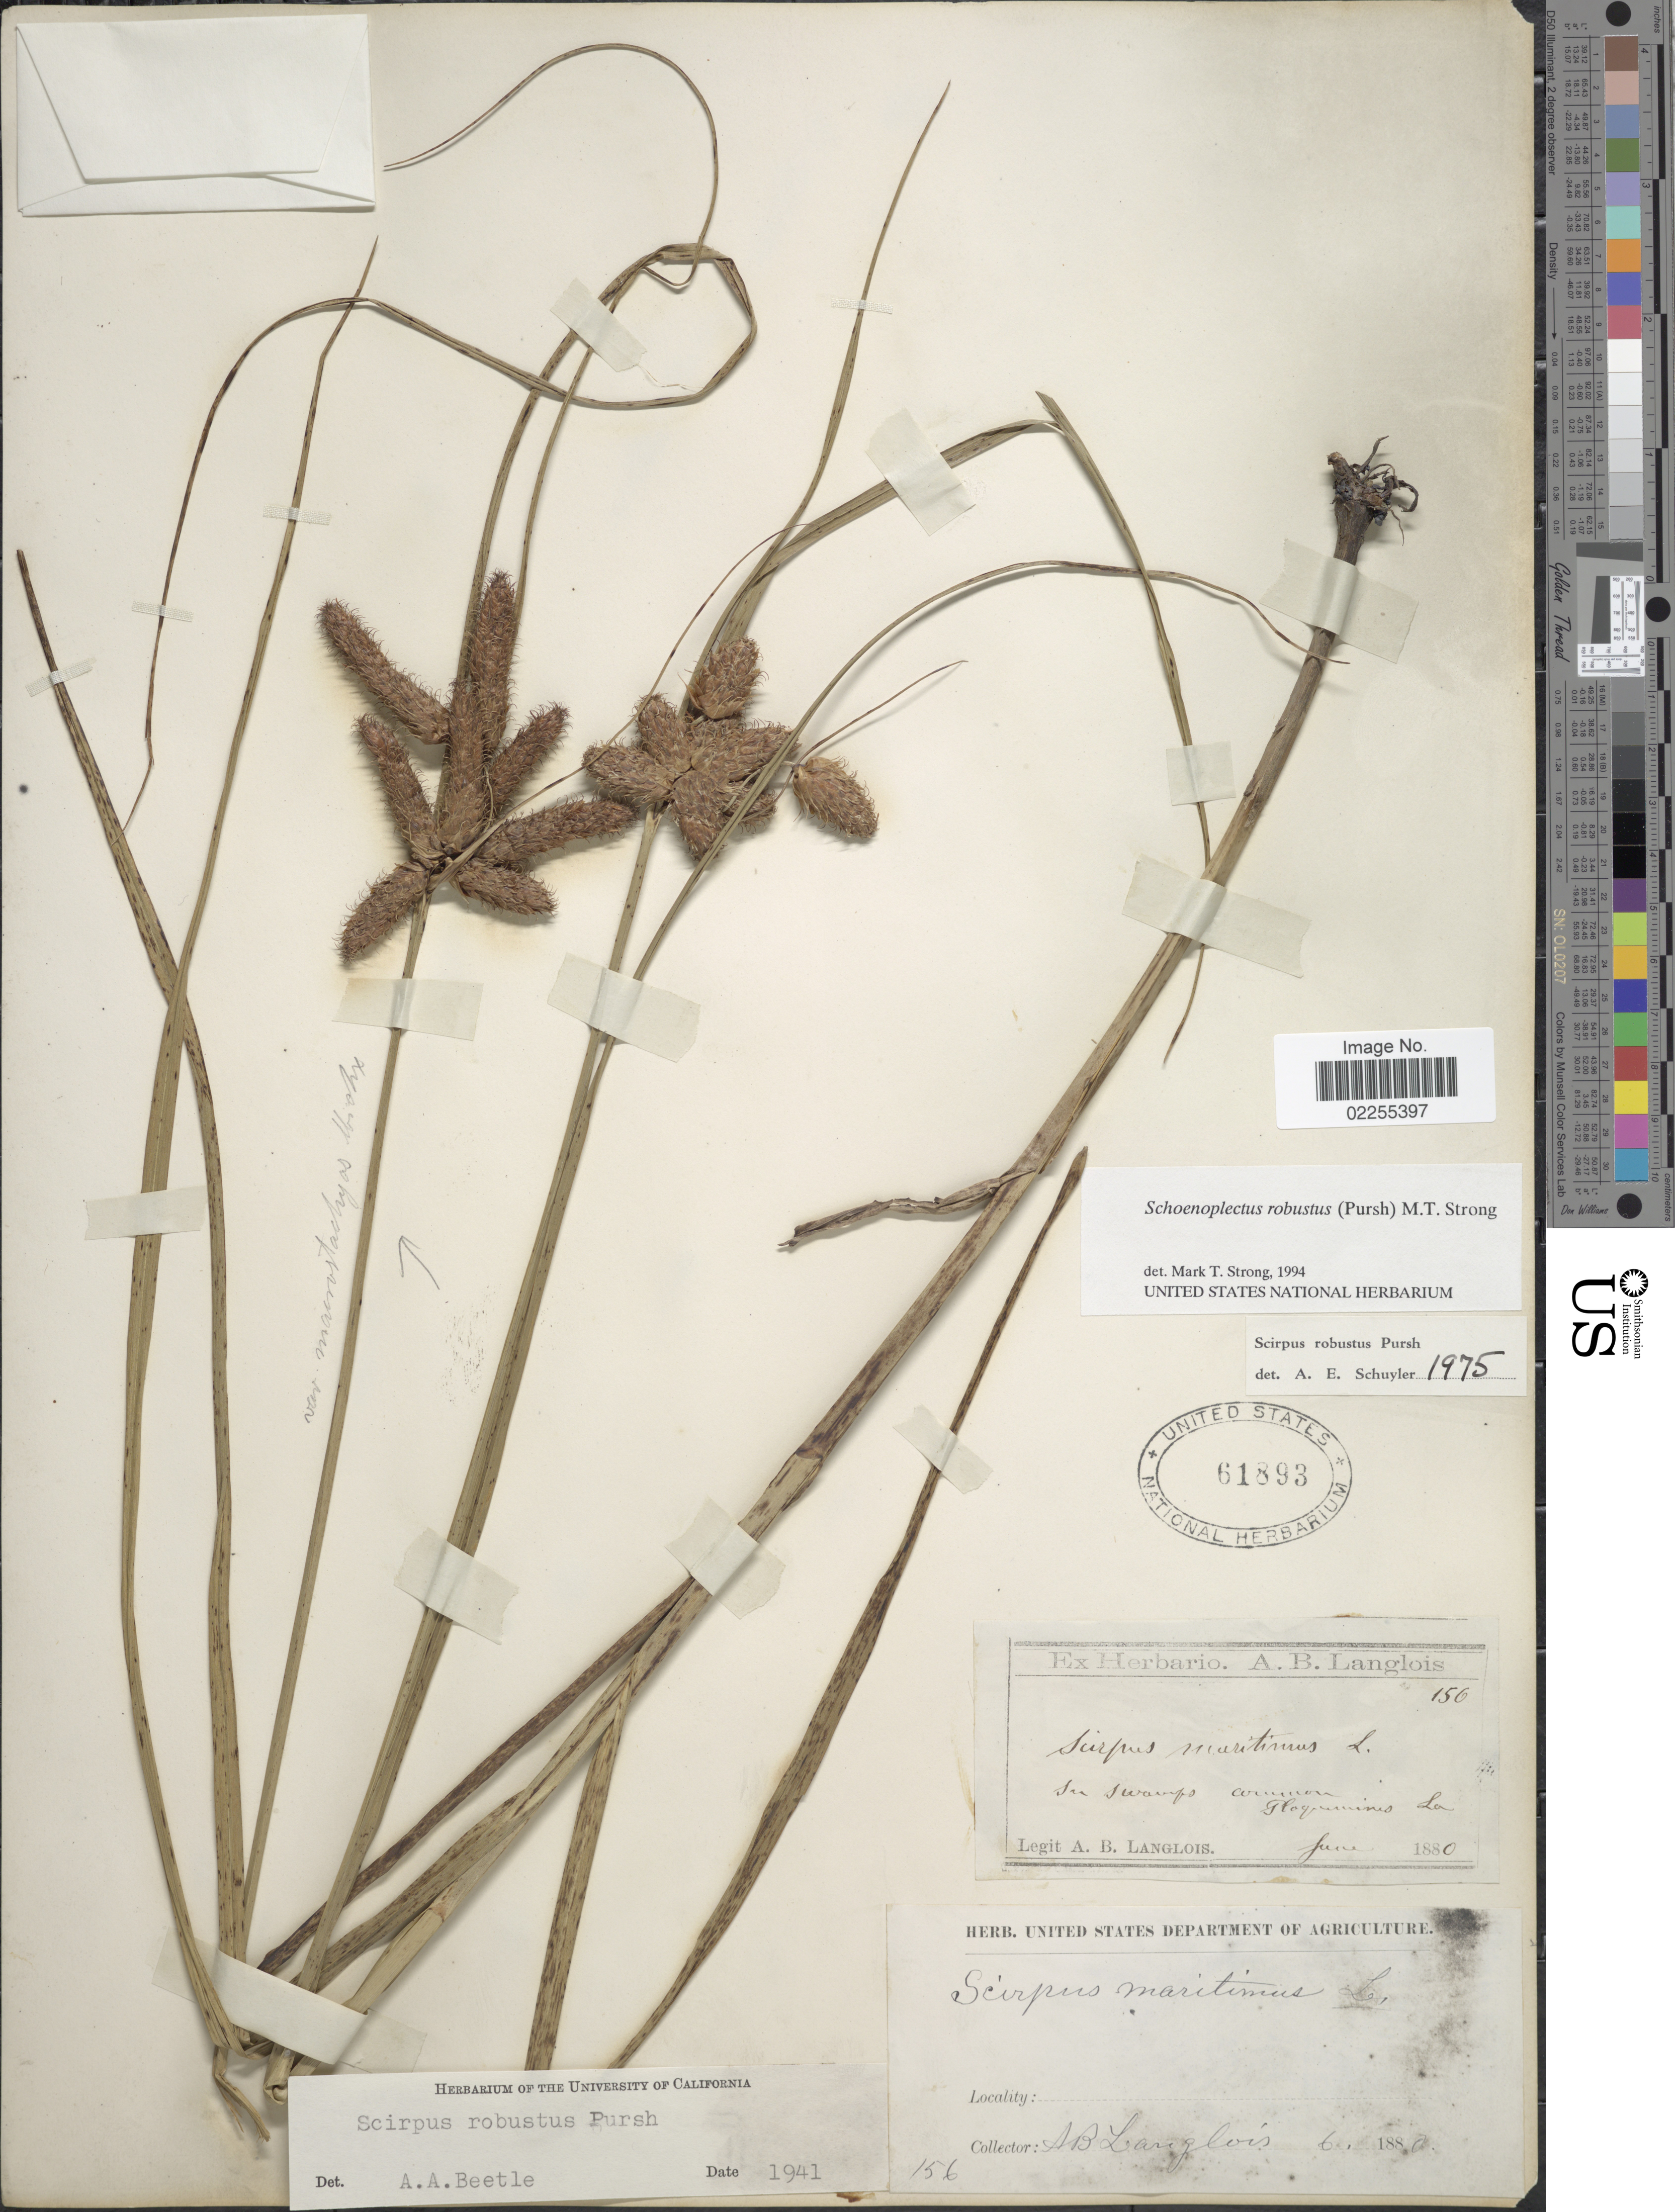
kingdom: Plantae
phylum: Tracheophyta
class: Liliopsida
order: Poales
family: Cyperaceae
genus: Bolboschoenus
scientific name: Bolboschoenus robustus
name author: (Pursh) Soják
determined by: Strong, M. T., (US), Smithsonian Institution - National Museum of Natural History (UNITED STATES)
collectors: A. Langlois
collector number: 156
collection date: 1880-06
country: United States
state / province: Louisiana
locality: In swamps common Plaquemines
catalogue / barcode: US 61893